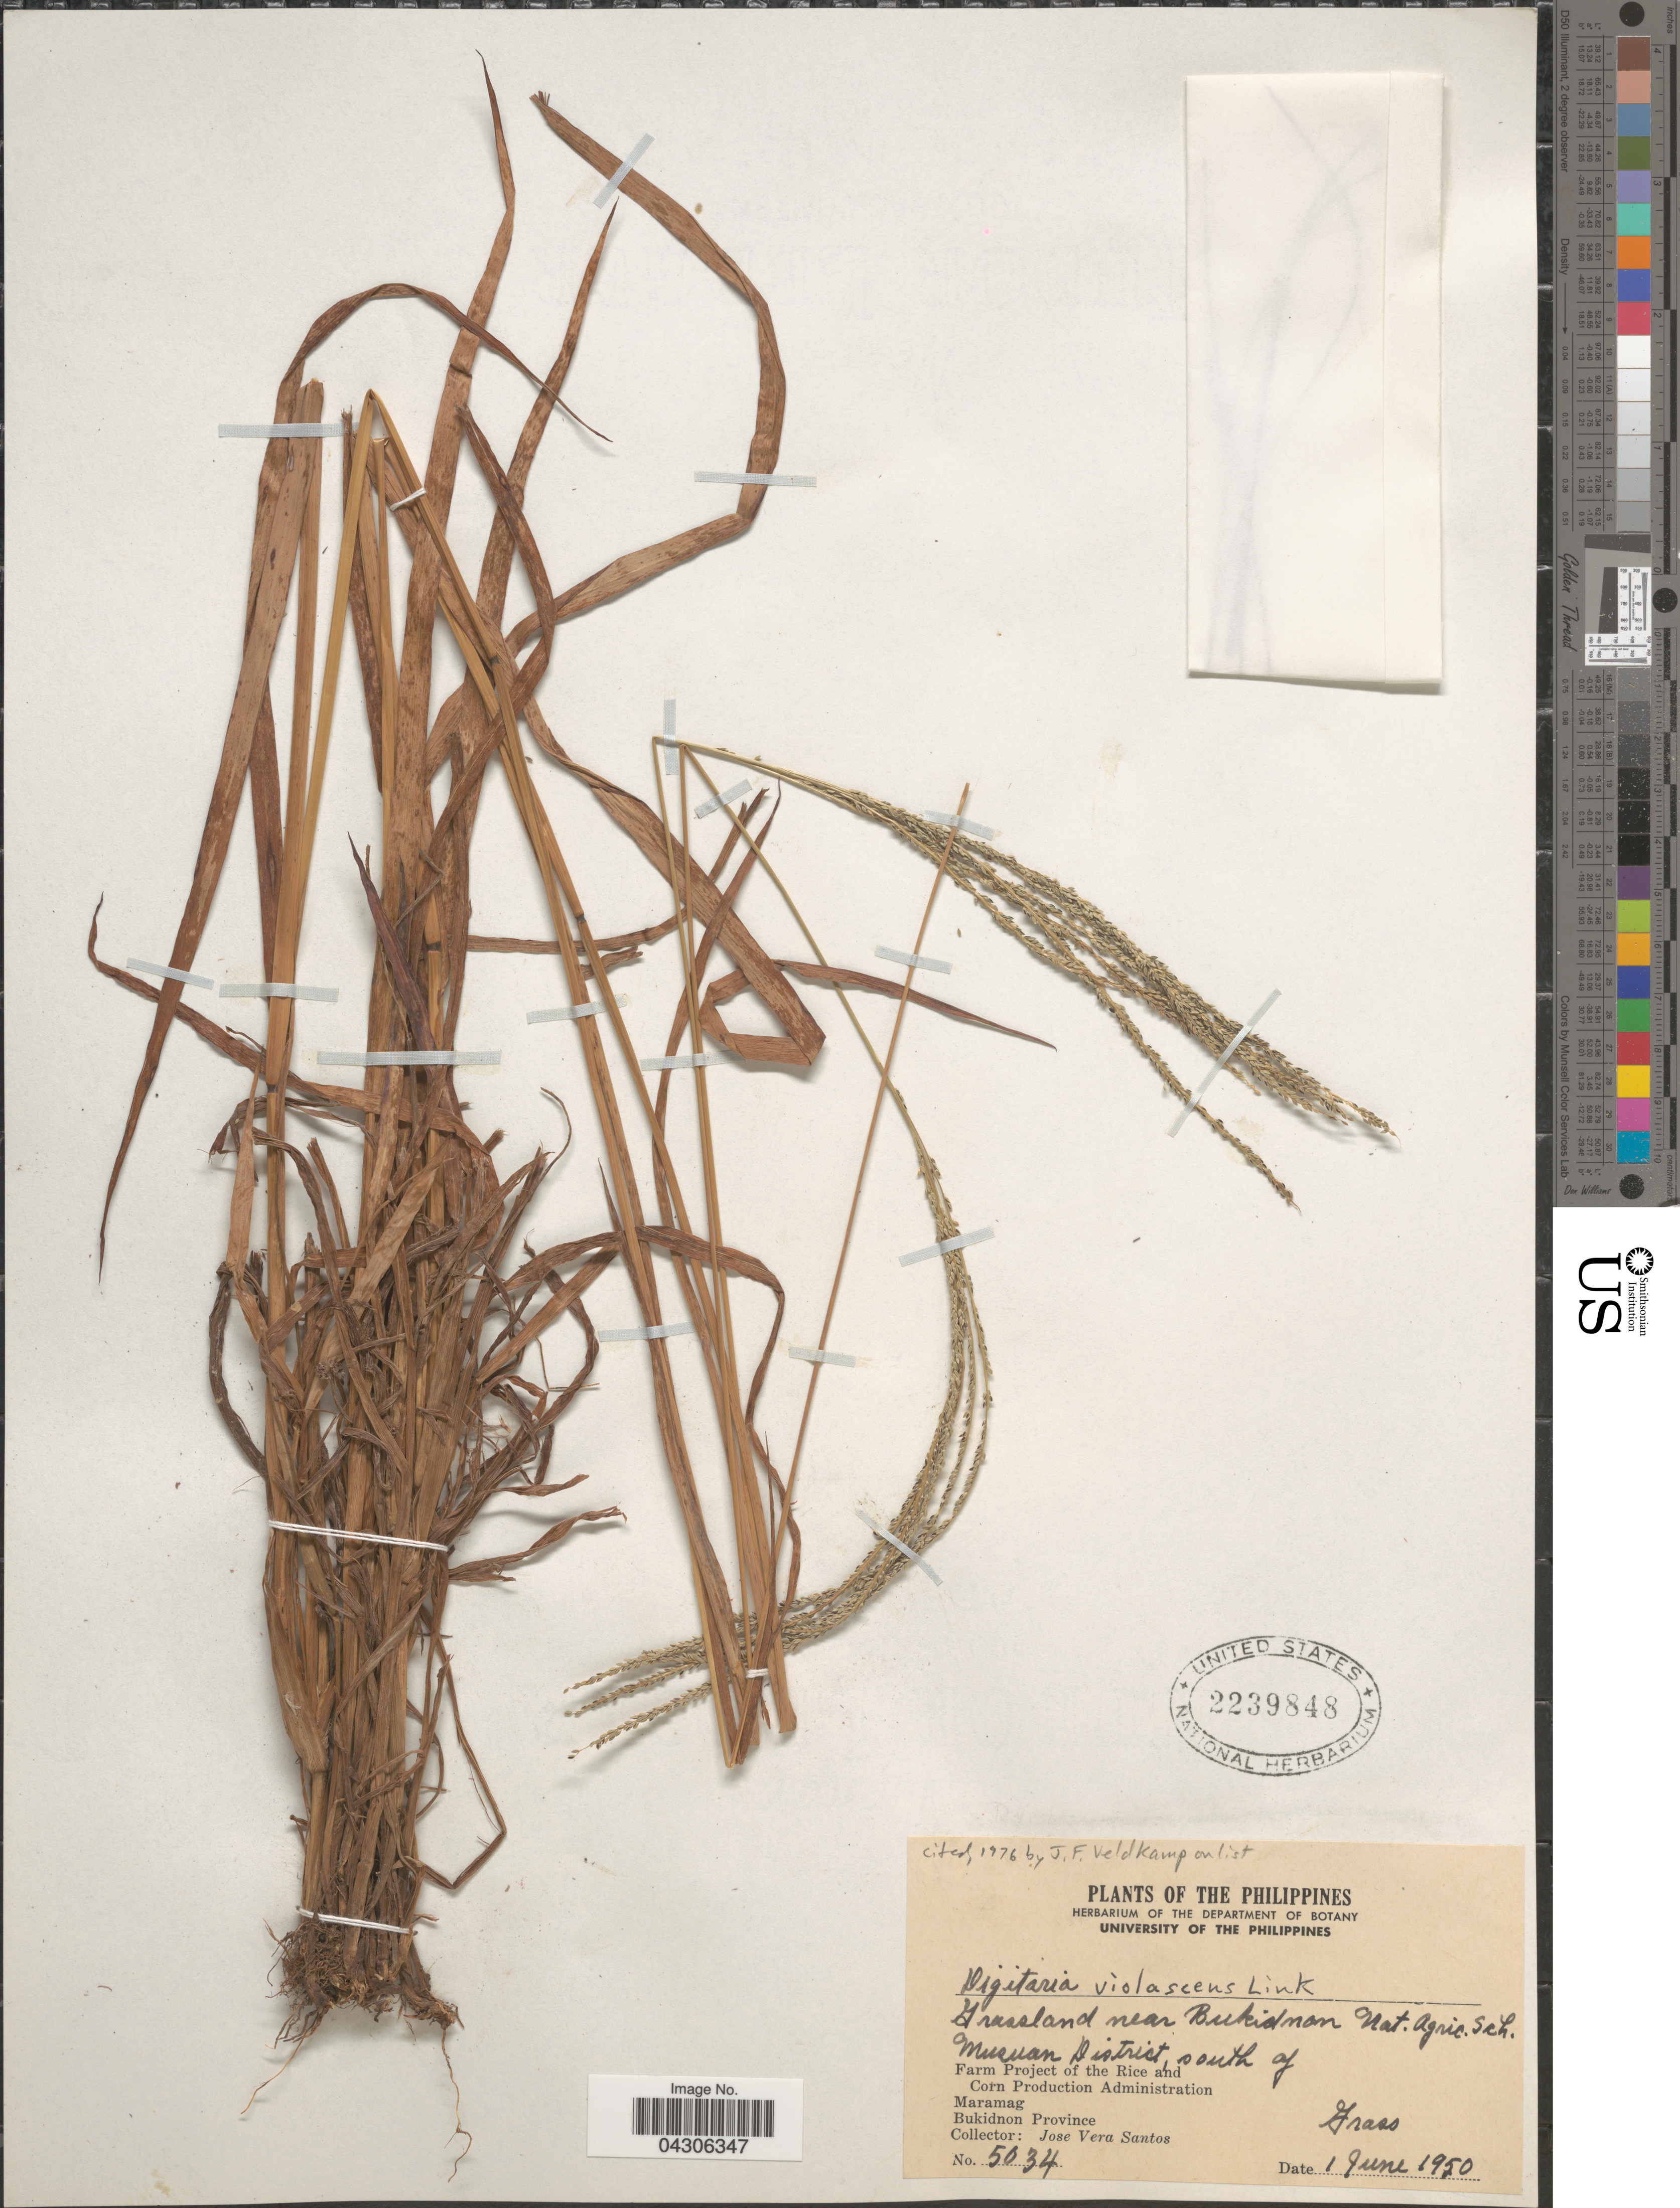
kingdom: Plantae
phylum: Tracheophyta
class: Liliopsida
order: Poales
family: Poaceae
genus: Digitaria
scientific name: Digitaria violascens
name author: Link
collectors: J. Vera Santos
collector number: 5034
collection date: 1950-06-01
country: Philippines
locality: Grassland near Bukidnon Nat. Agric. Sch. Musuan District, south of Farm Project of the Rice and Corn Production Administration. Maramag. Bukidnon Province.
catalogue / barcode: US 2239848